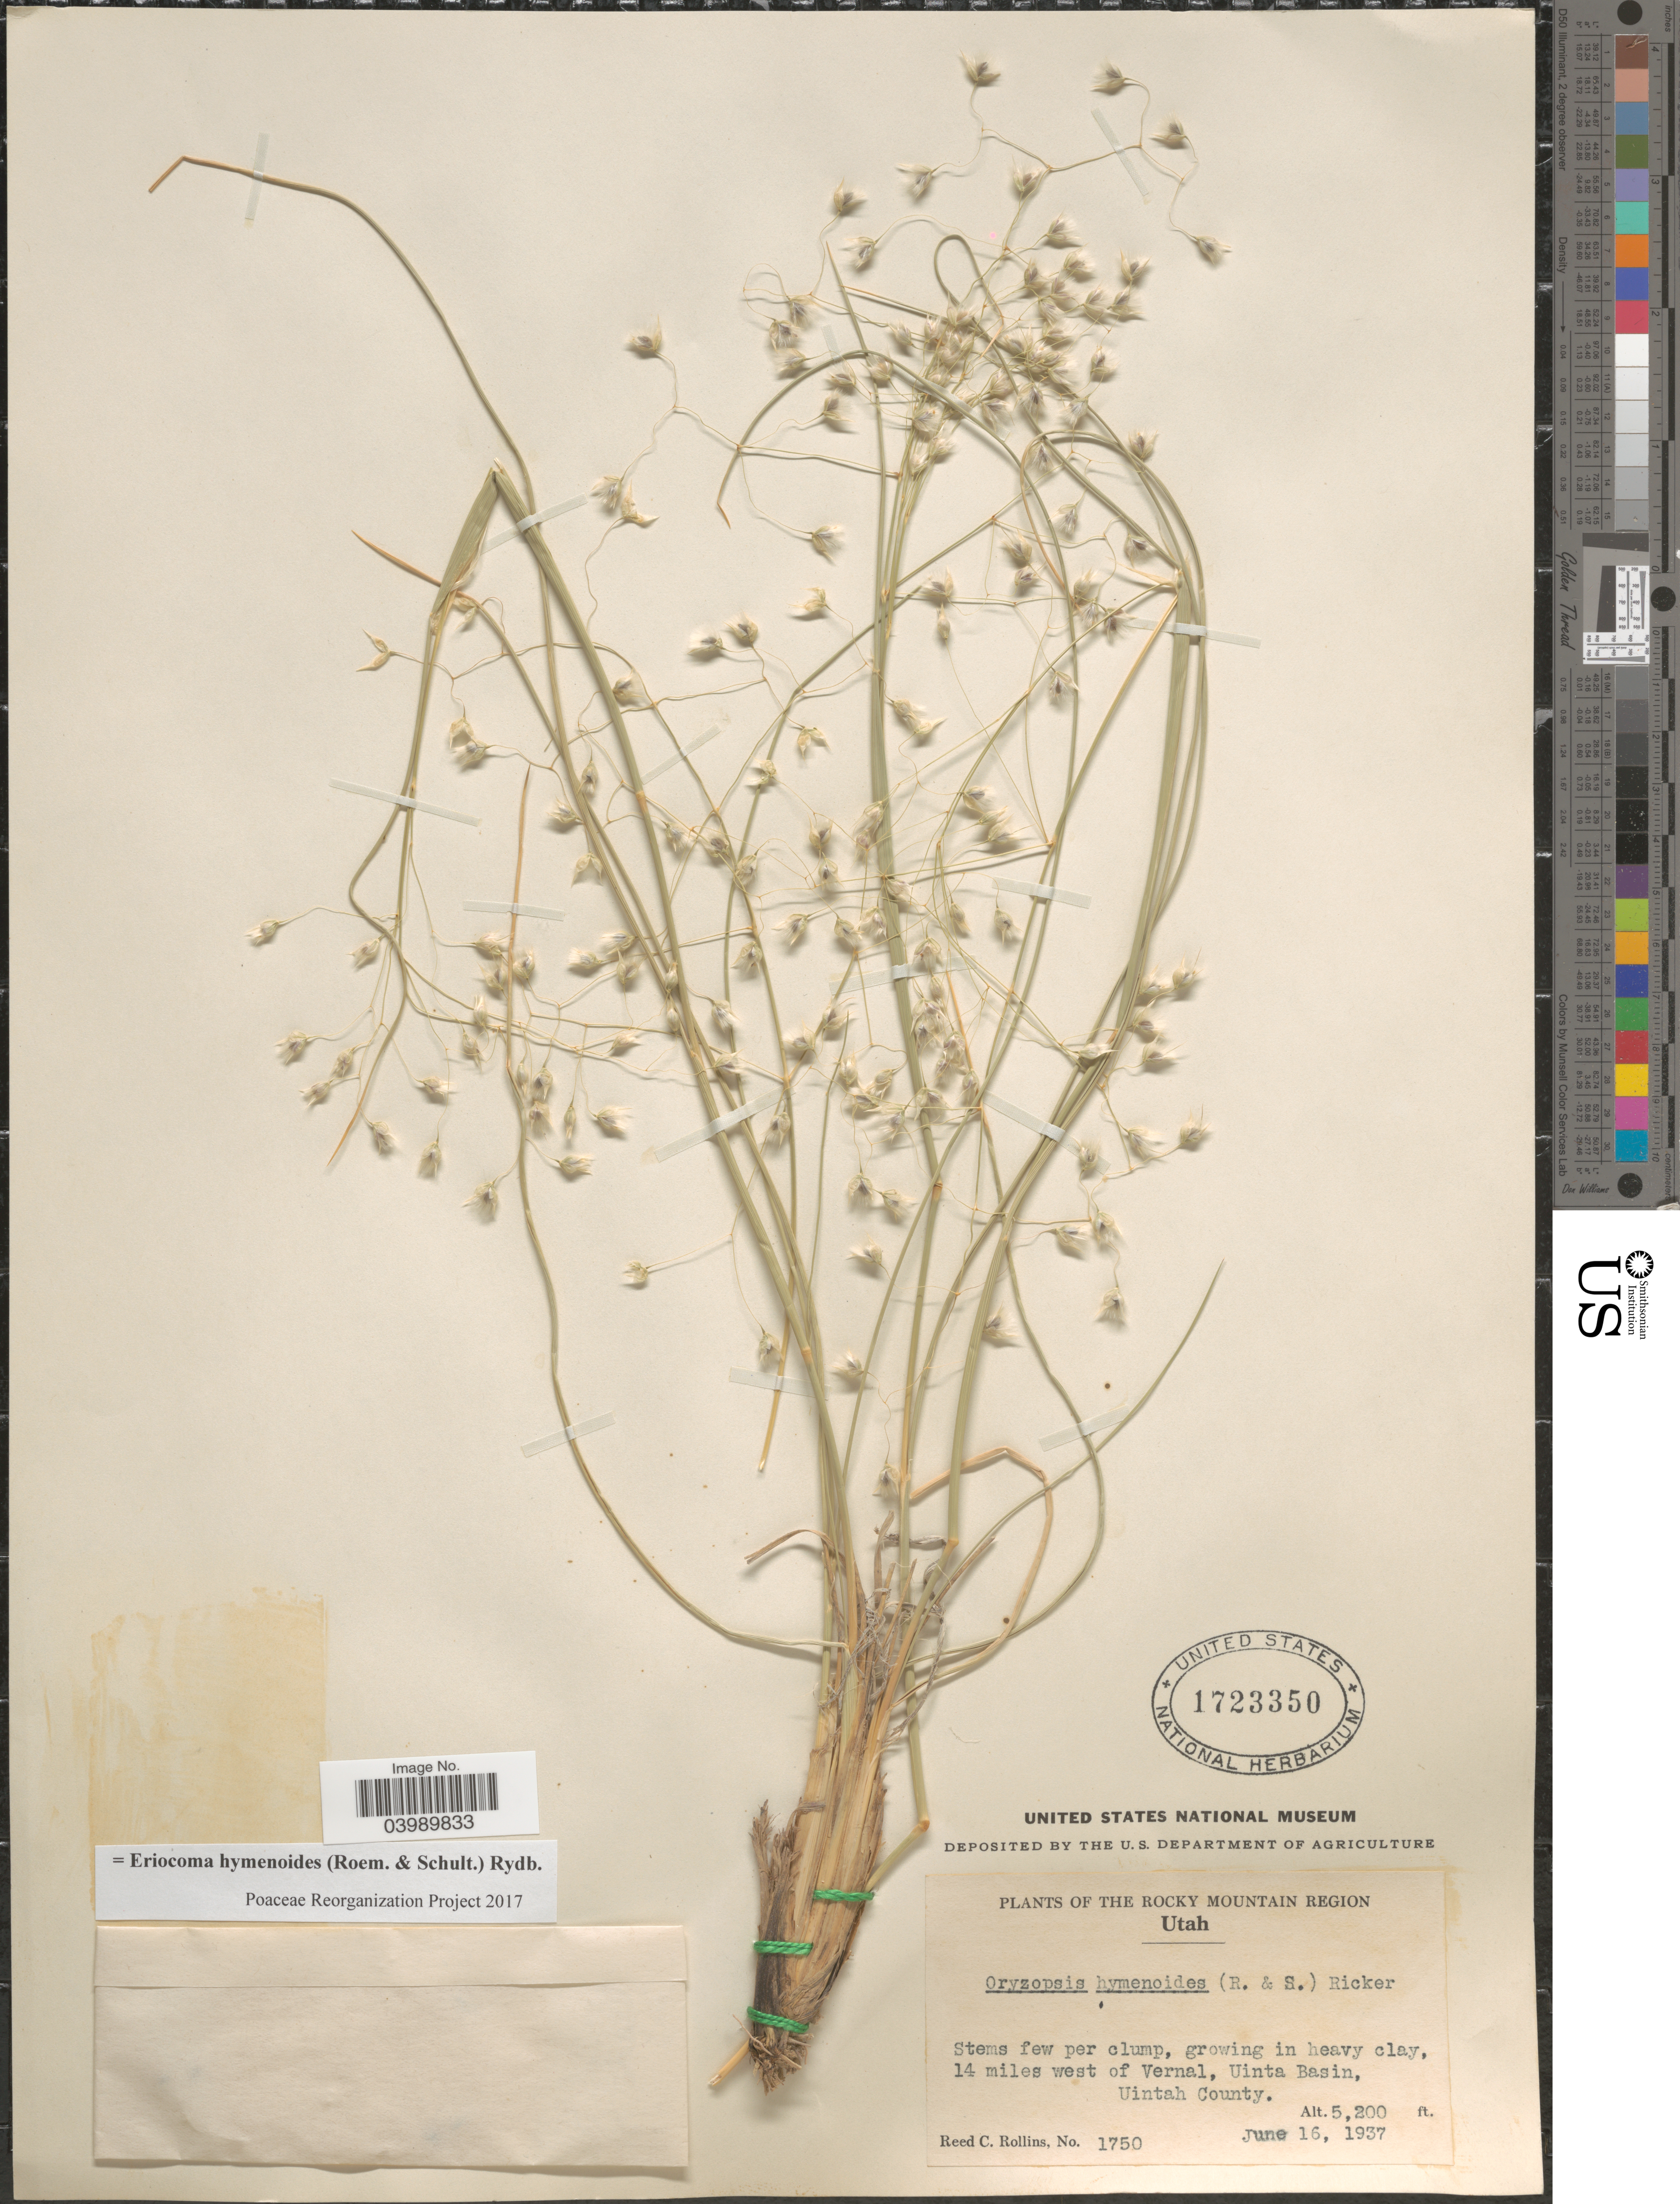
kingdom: Plantae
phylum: Tracheophyta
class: Liliopsida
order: Poales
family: Poaceae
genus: Eriocoma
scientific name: Eriocoma hymenoides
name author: (Roem. & Schult.) Rydb.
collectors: R. C. Rollins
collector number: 1750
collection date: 1937-06-16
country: United States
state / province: Utah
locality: The Rocky Mountain Region. 14 miles west of Vernal, Uinta Basin, Uintah County.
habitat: growing in heavy clay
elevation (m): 1585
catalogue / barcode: US 1723350